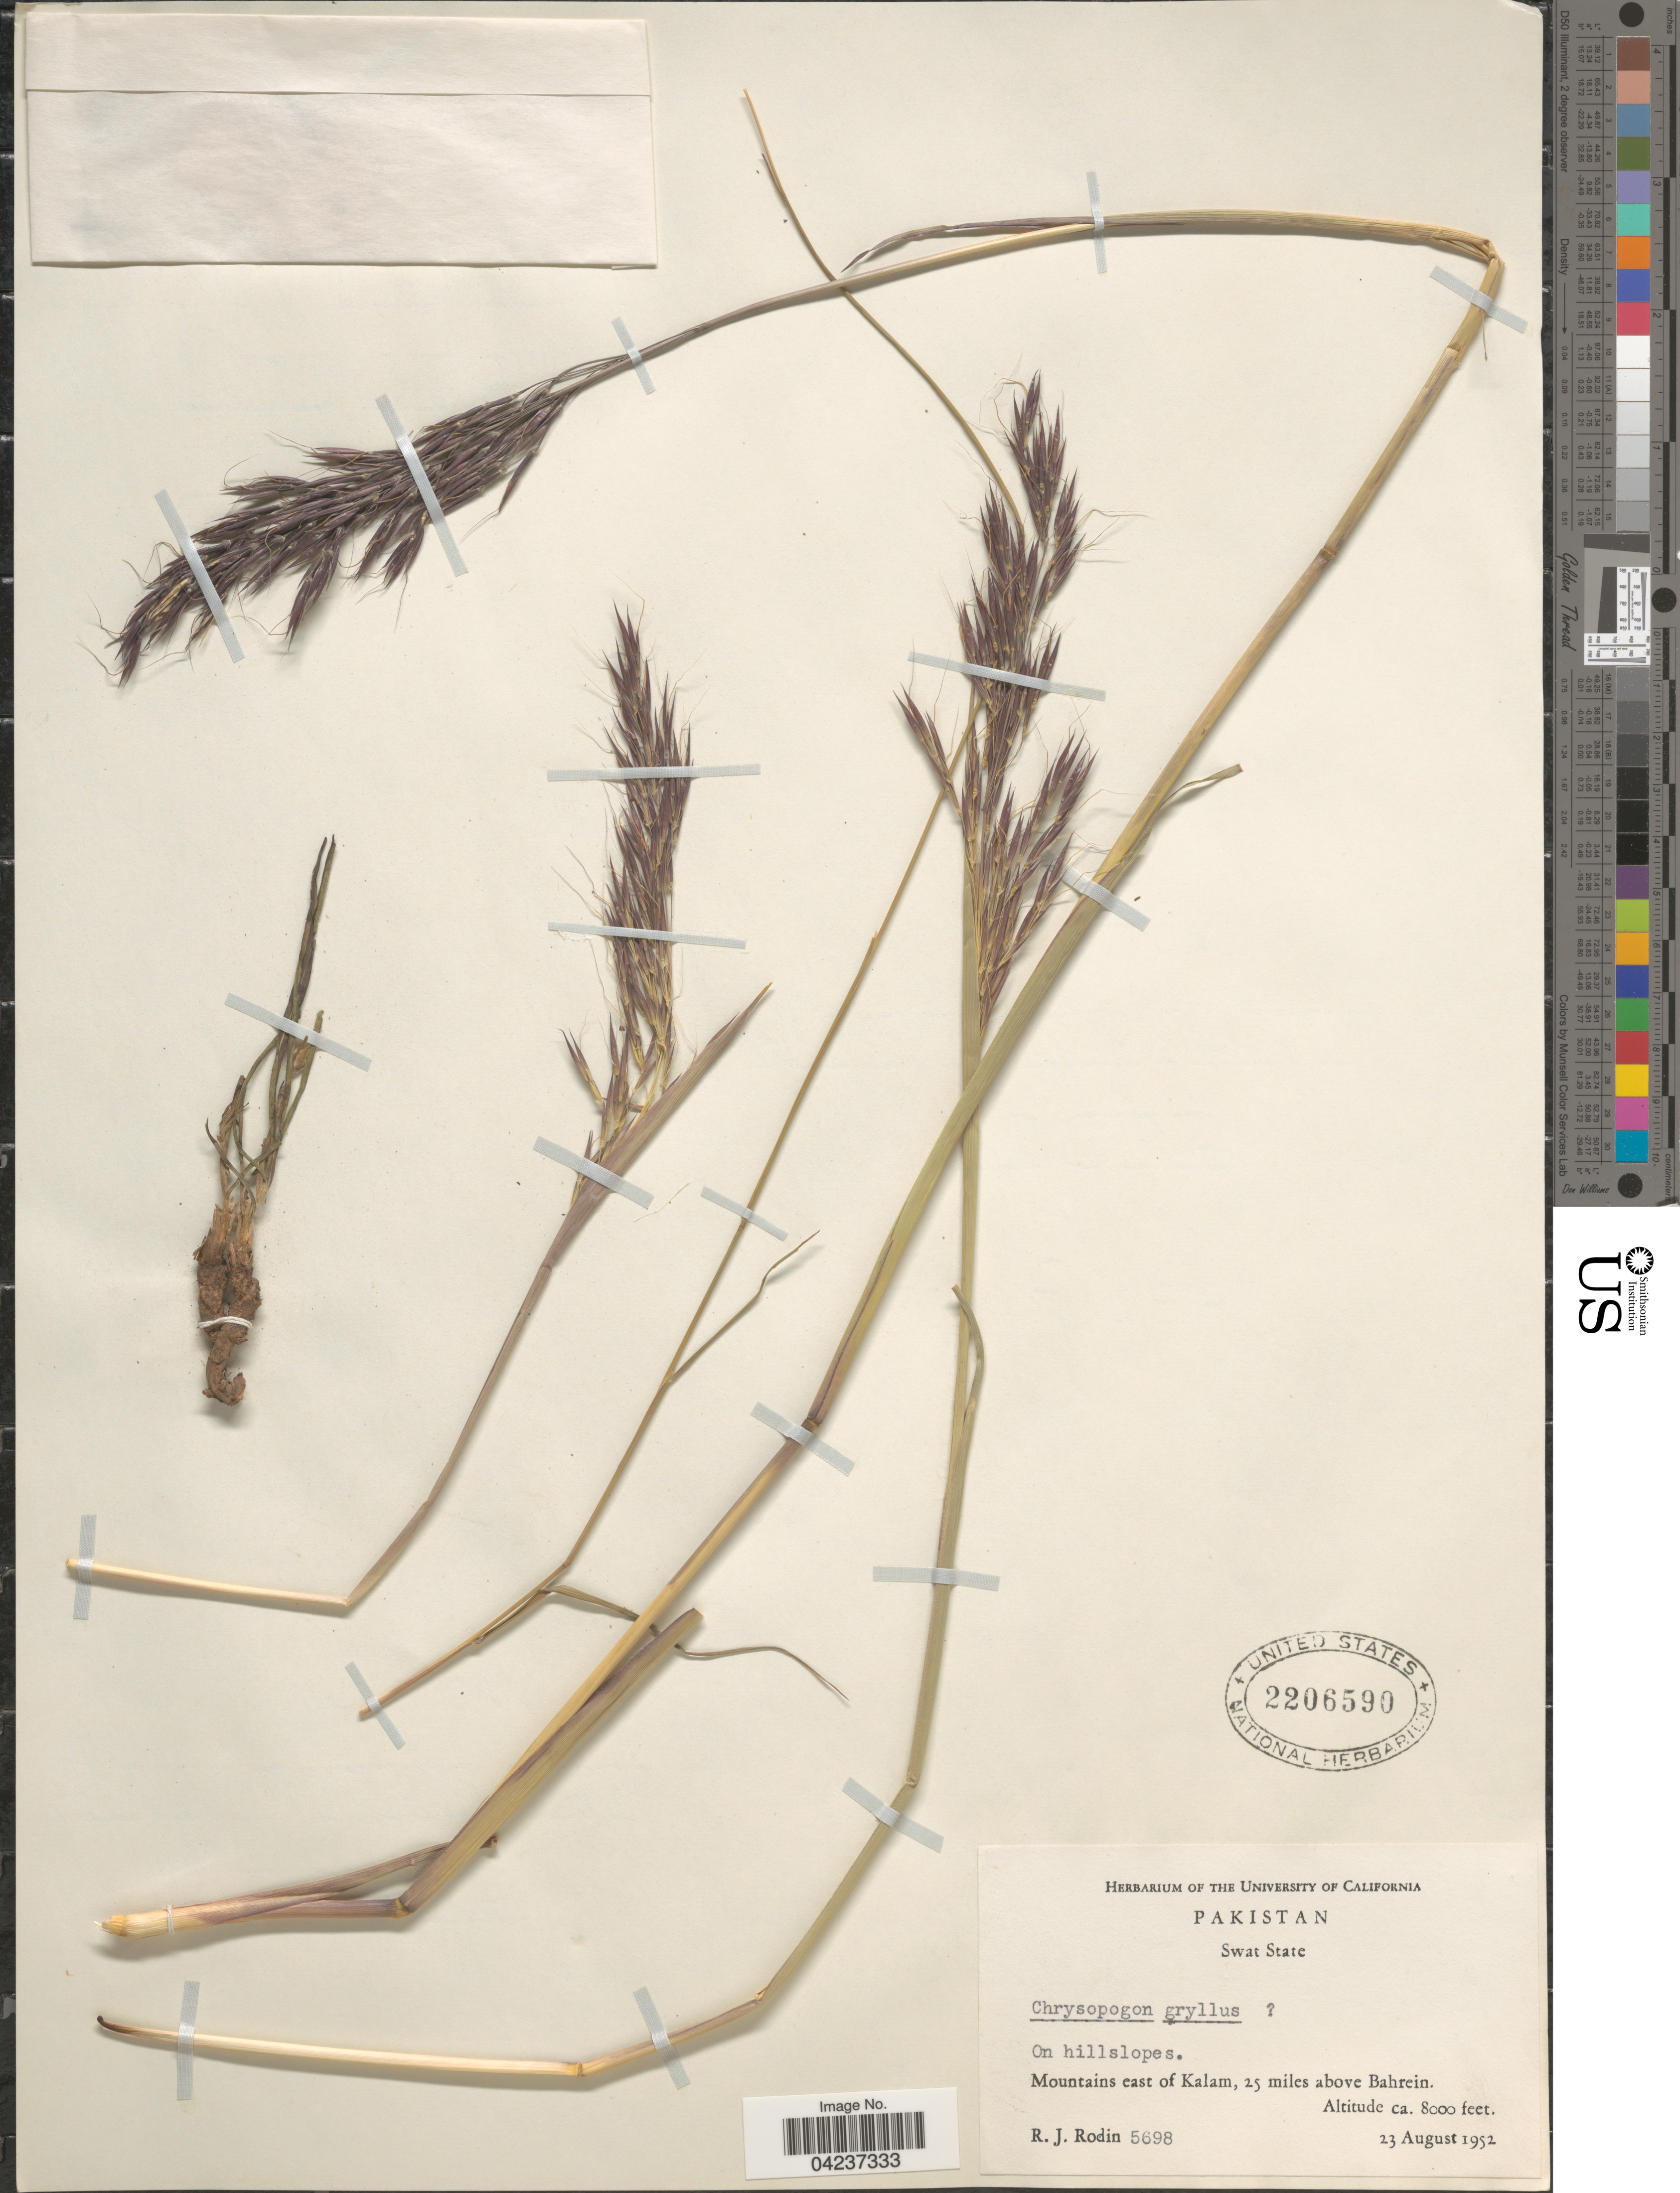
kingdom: Plantae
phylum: Tracheophyta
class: Liliopsida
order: Poales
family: Poaceae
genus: Chrysopogon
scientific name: Chrysopogon gryllus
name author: (L.) Trin.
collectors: R. J. Rodin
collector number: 5698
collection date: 1952-08-23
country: Pakistan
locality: Swat State. Mountains east of Kalam, 25 miles above Bahrein.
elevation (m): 2438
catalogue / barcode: US 2206590